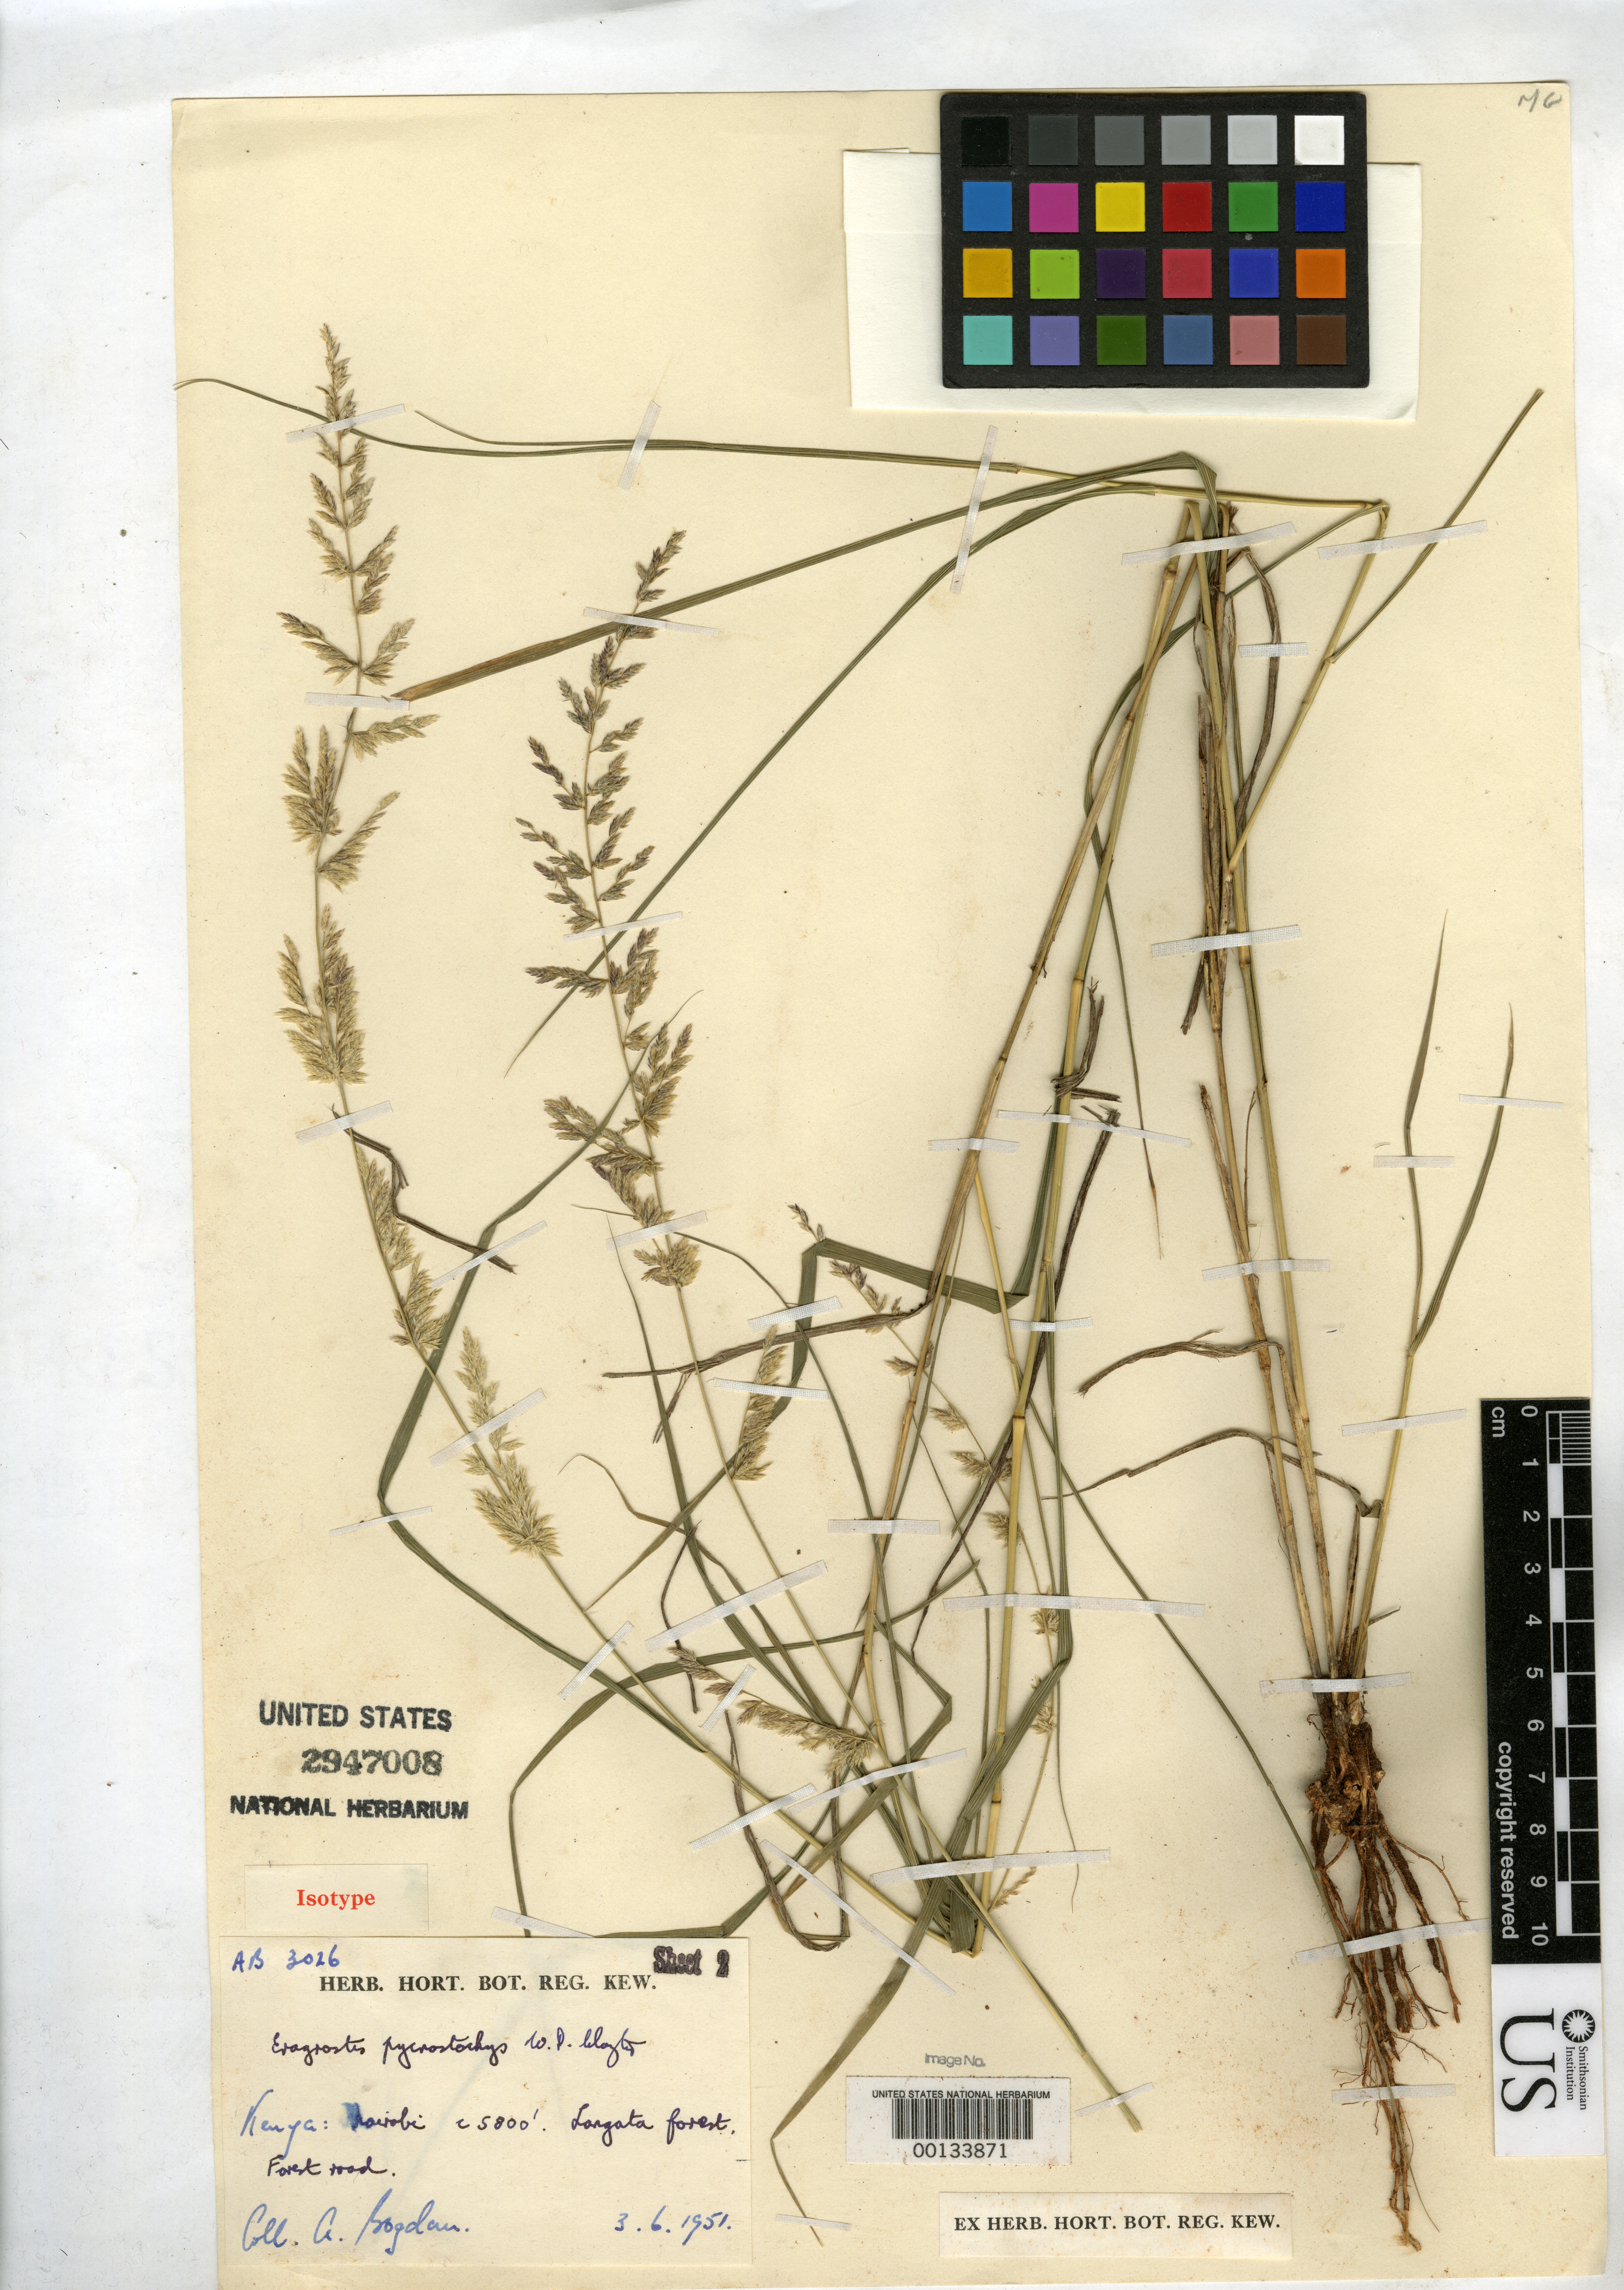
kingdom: Plantae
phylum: Tracheophyta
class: Liliopsida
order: Poales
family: Poaceae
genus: Eragrostis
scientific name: Eragrostis pycnostachys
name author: Clayton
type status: Isotype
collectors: A. Bogdan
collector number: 3026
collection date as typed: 03 Jun 1951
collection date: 1951-06-03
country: Kenya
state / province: Nairobi Area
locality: Langata forest; alt. 5800 ft.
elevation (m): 1768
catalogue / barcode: US 2947008